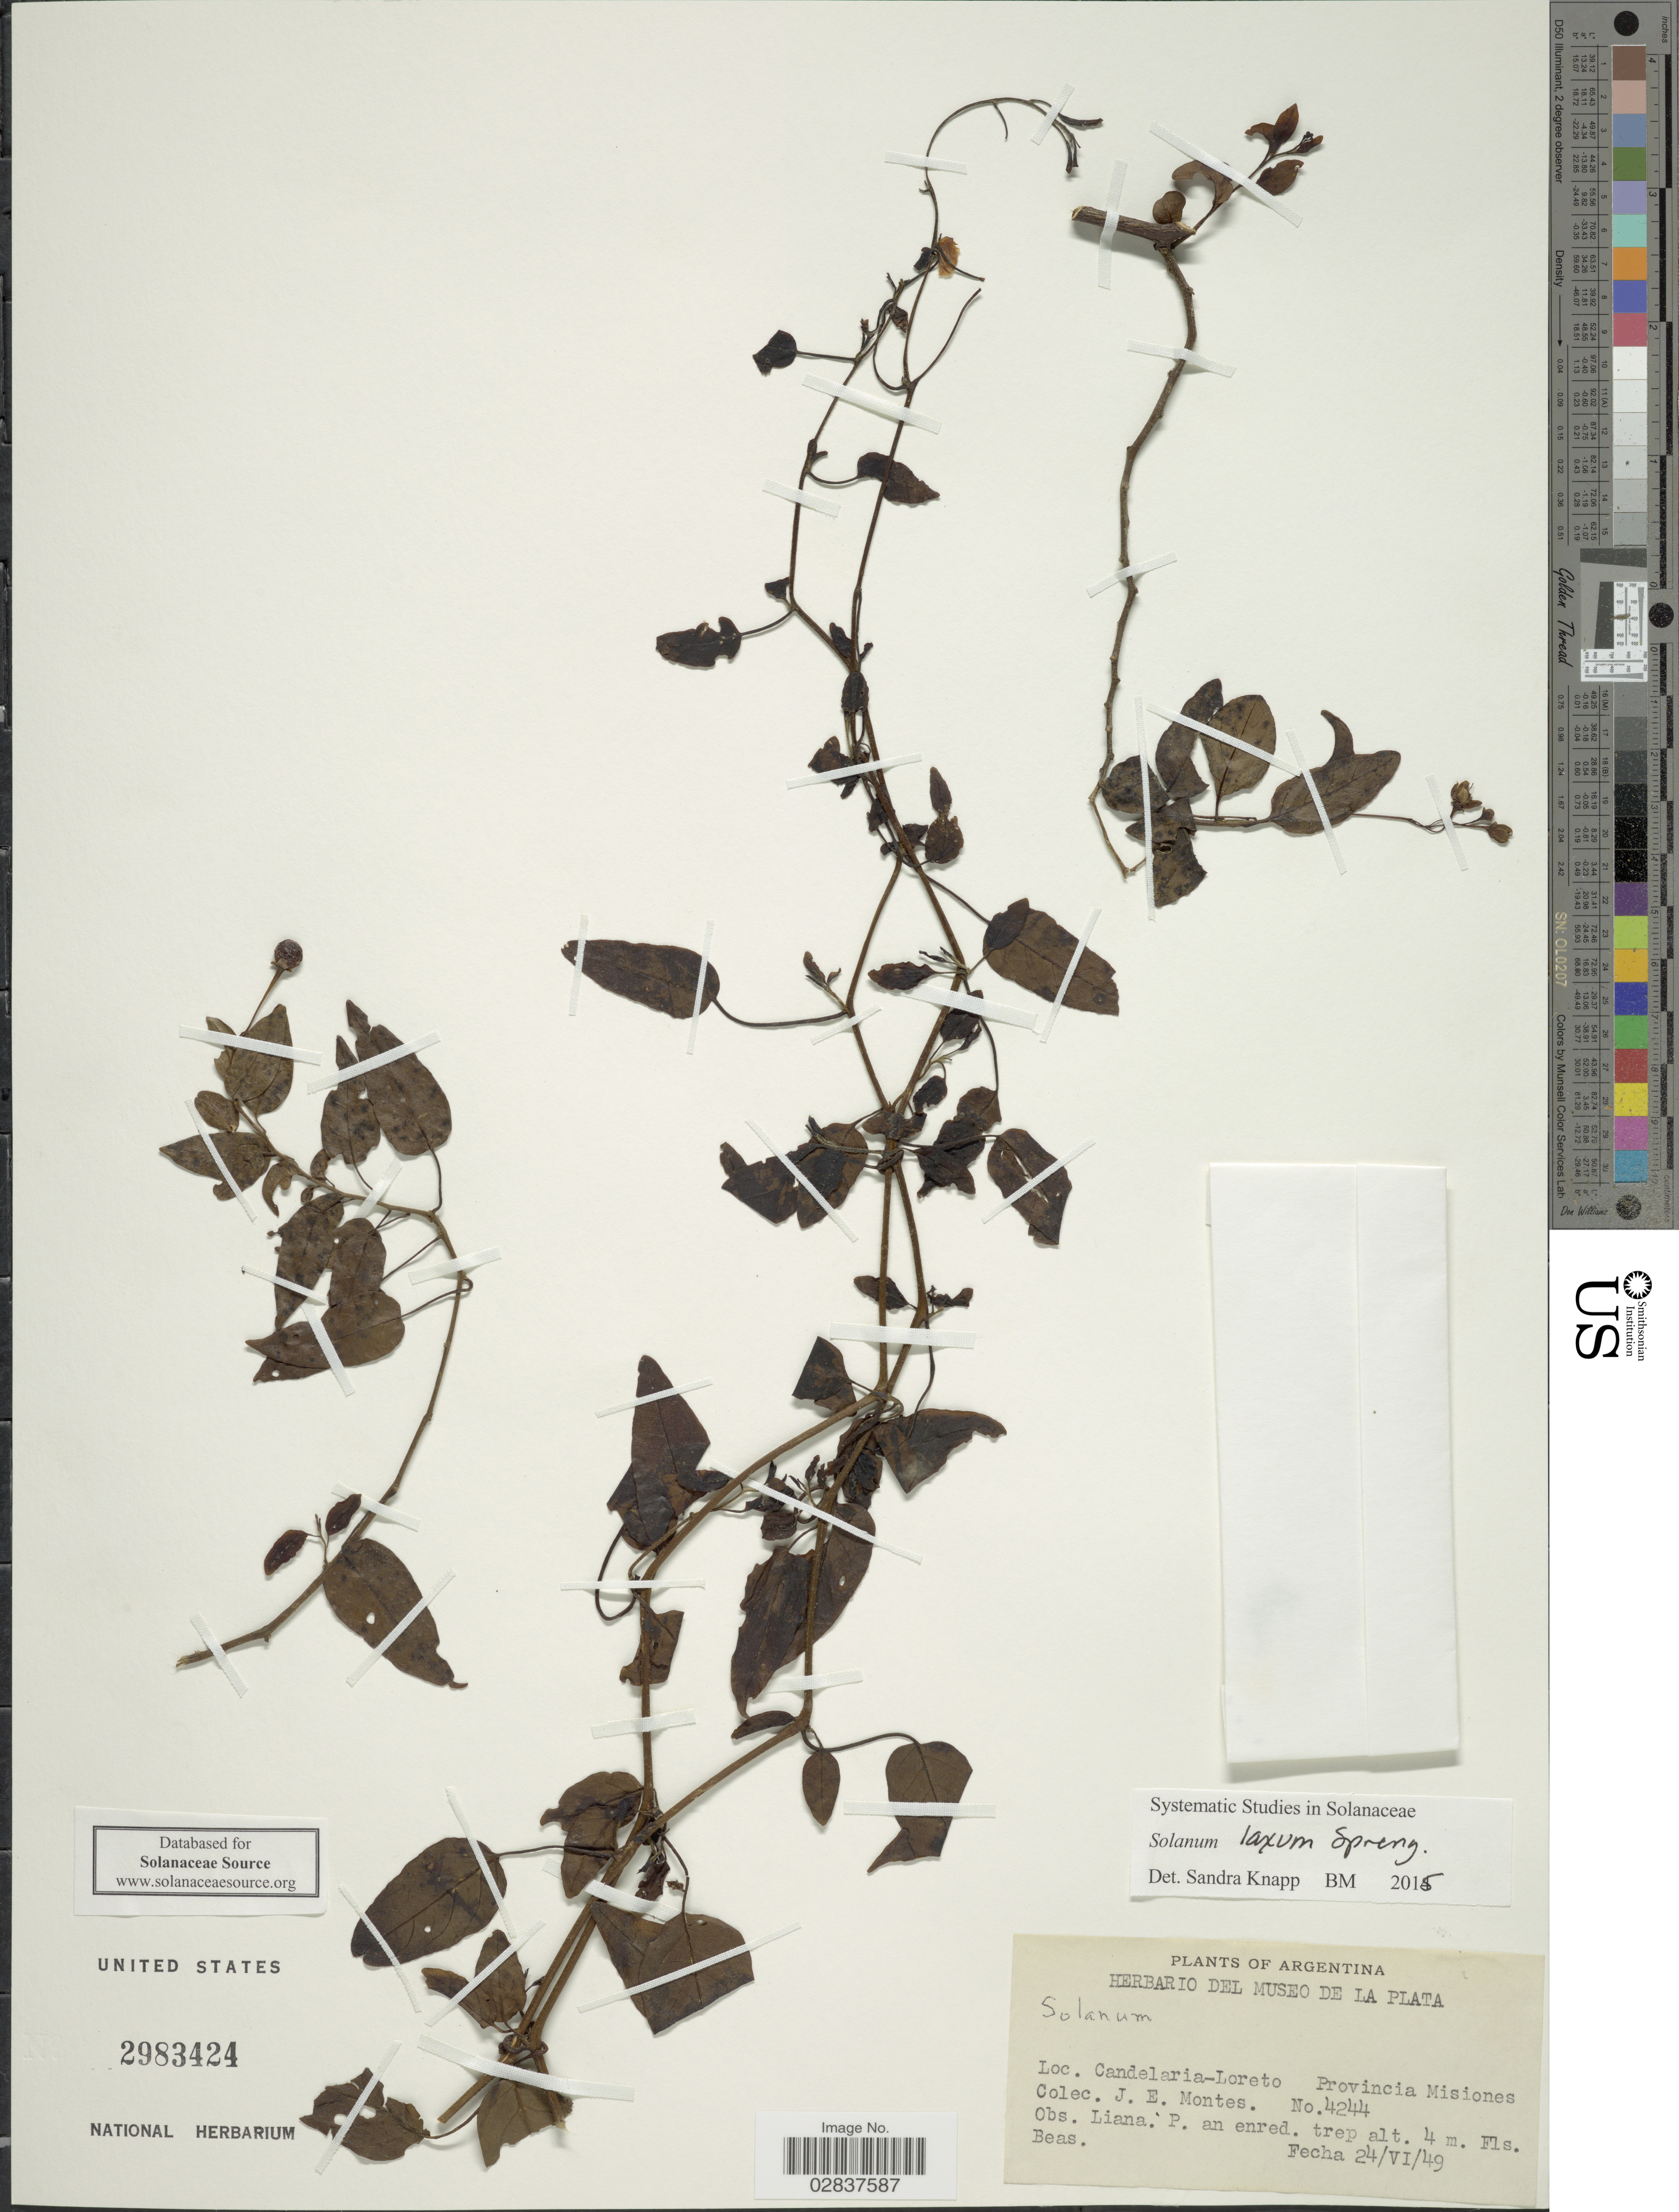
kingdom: Plantae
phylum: Tracheophyta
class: Magnoliopsida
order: Solanales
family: Solanaceae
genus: Solanum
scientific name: Solanum laxum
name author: Spreng.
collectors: J. E. Montes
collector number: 4244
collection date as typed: Transcribed d/m/y: 24/6/49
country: Argentina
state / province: Misiones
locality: Candelaria-Loreto.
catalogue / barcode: US 2983424